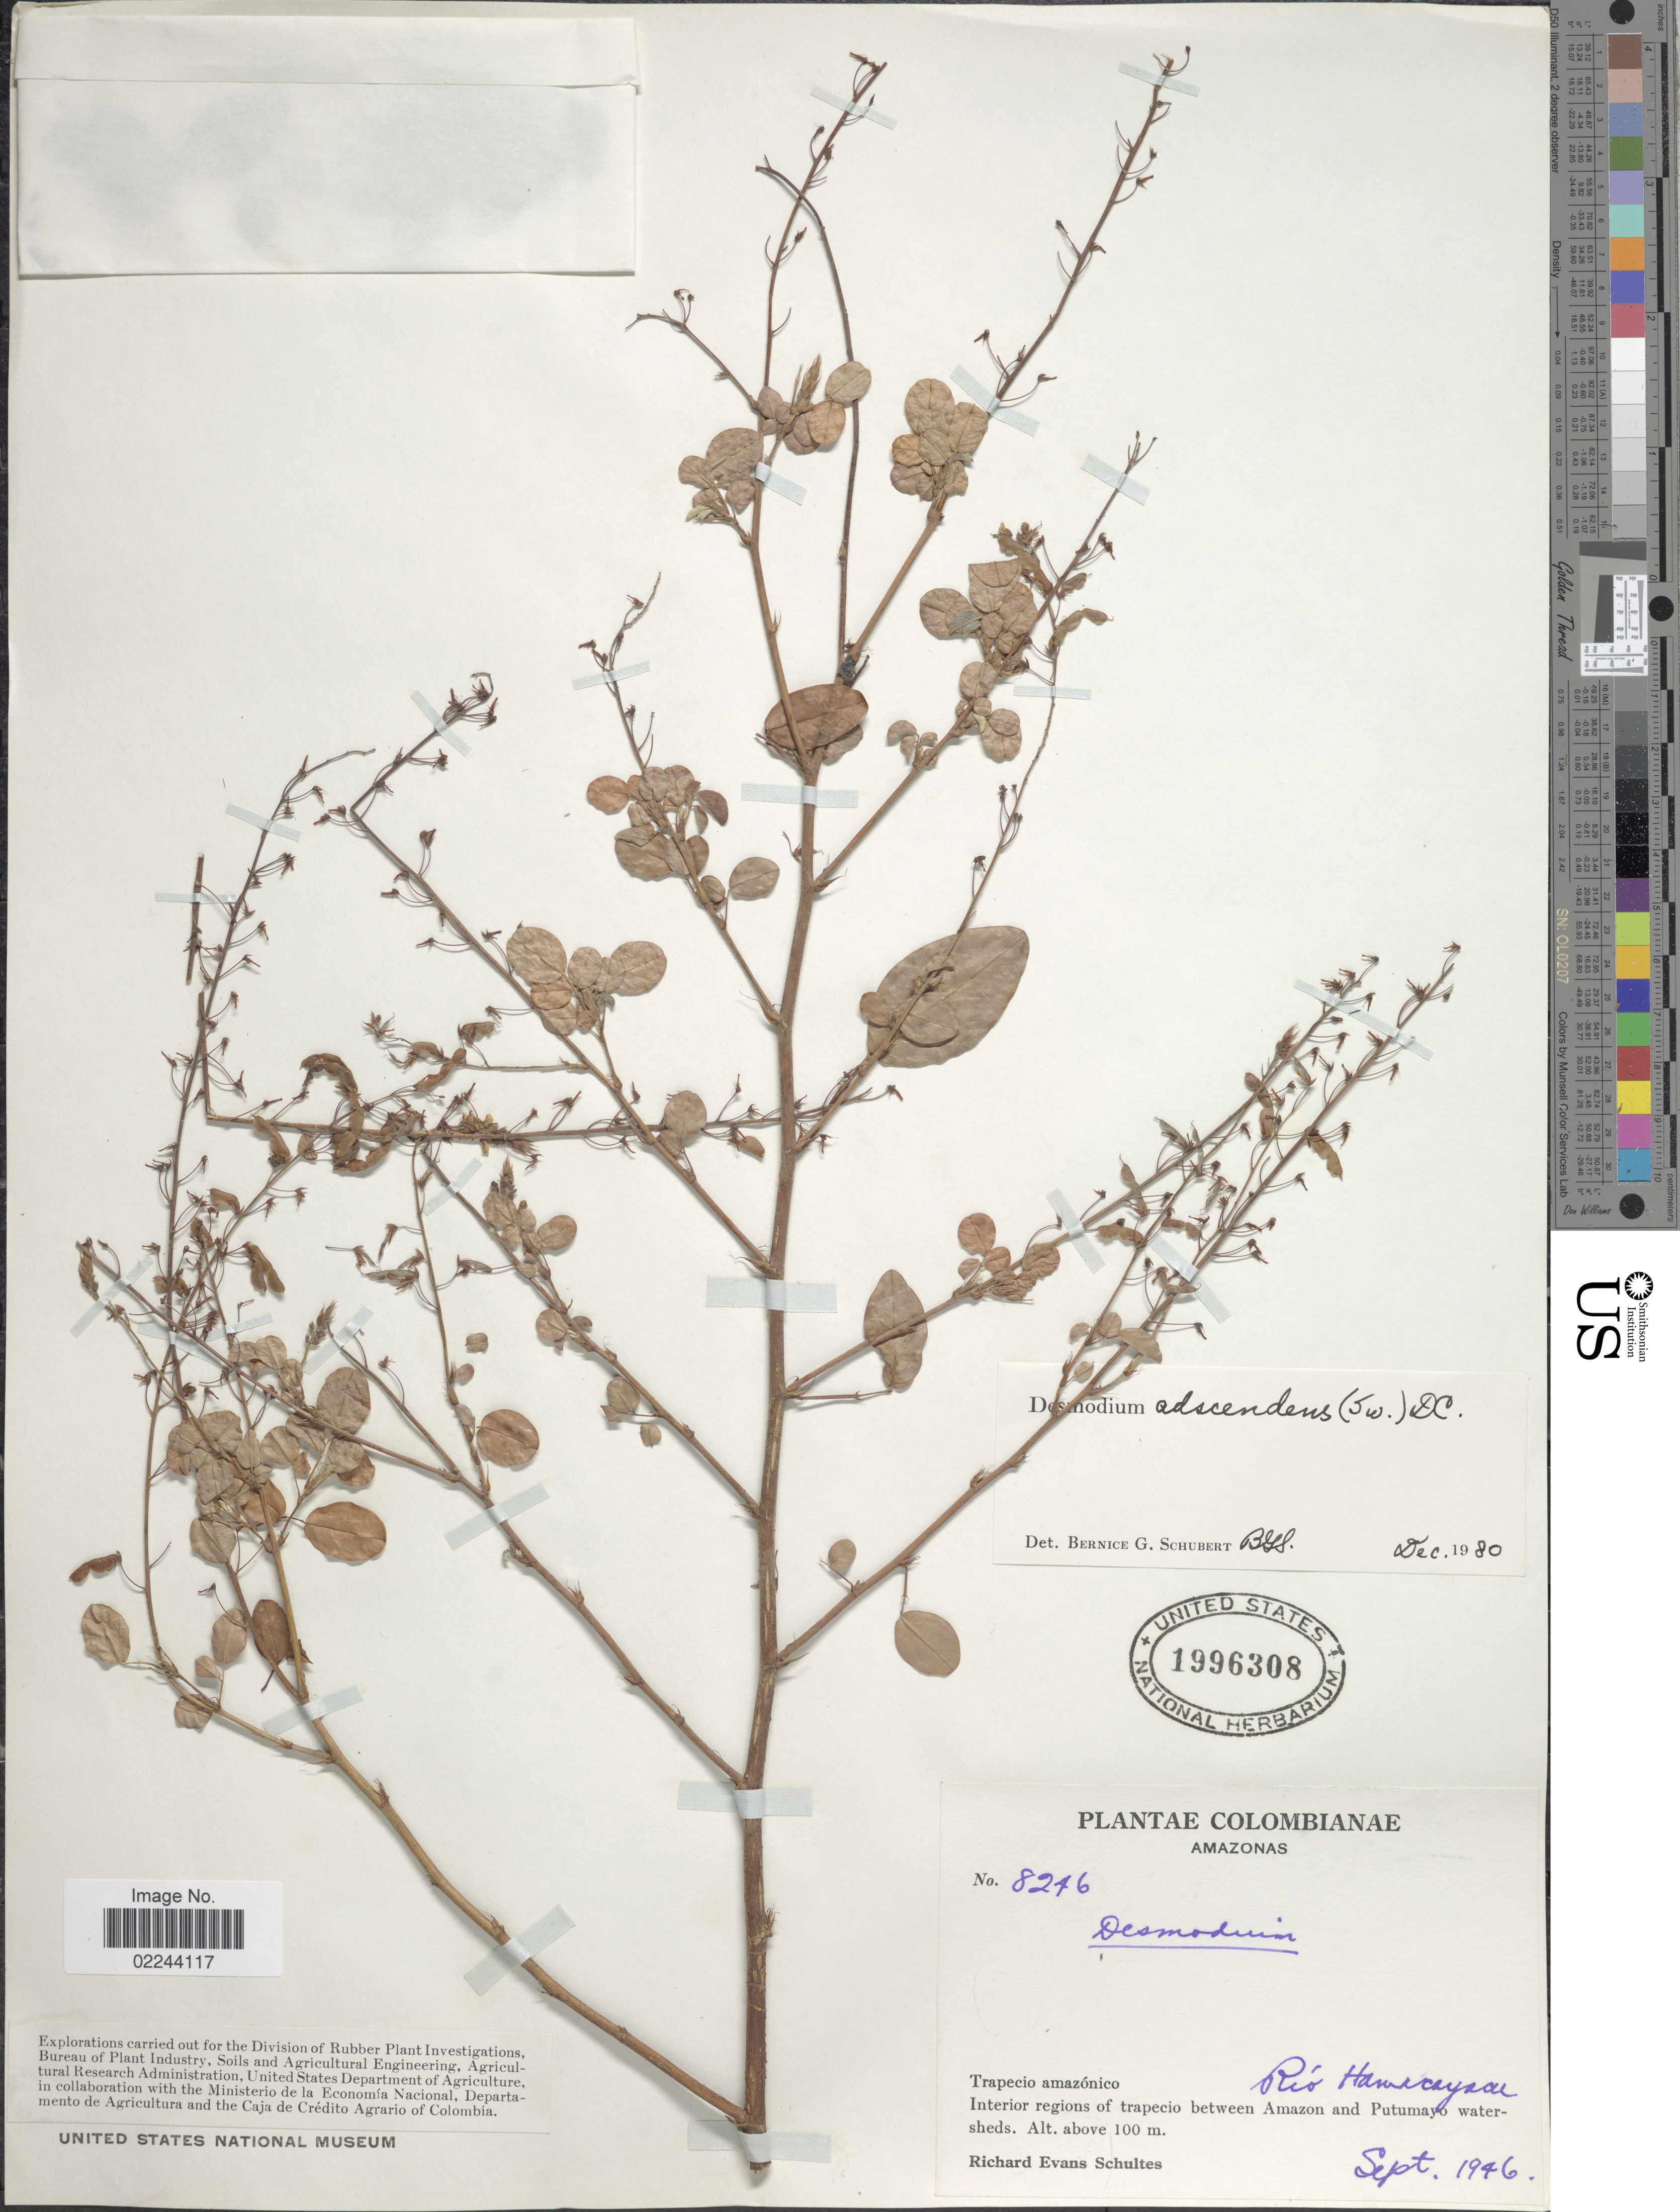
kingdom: Plantae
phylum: Tracheophyta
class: Magnoliopsida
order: Fabales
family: Fabaceae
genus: Grona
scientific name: Grona adscendens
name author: (Sw.) H. Ohashi & K. Ohashi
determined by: Strong, Mark T., (BOT), Smithsonian Institution - National Museum of Natural History (UNITED STATES)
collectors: R. E. Schultes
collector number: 8246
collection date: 1946-09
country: Colombia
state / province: Amazônas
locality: Trapecio amazónico, Interior regions of trapecio between Amazon and Putumayo watersheds, Río Hamacayacu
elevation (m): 100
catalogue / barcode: US 1996308